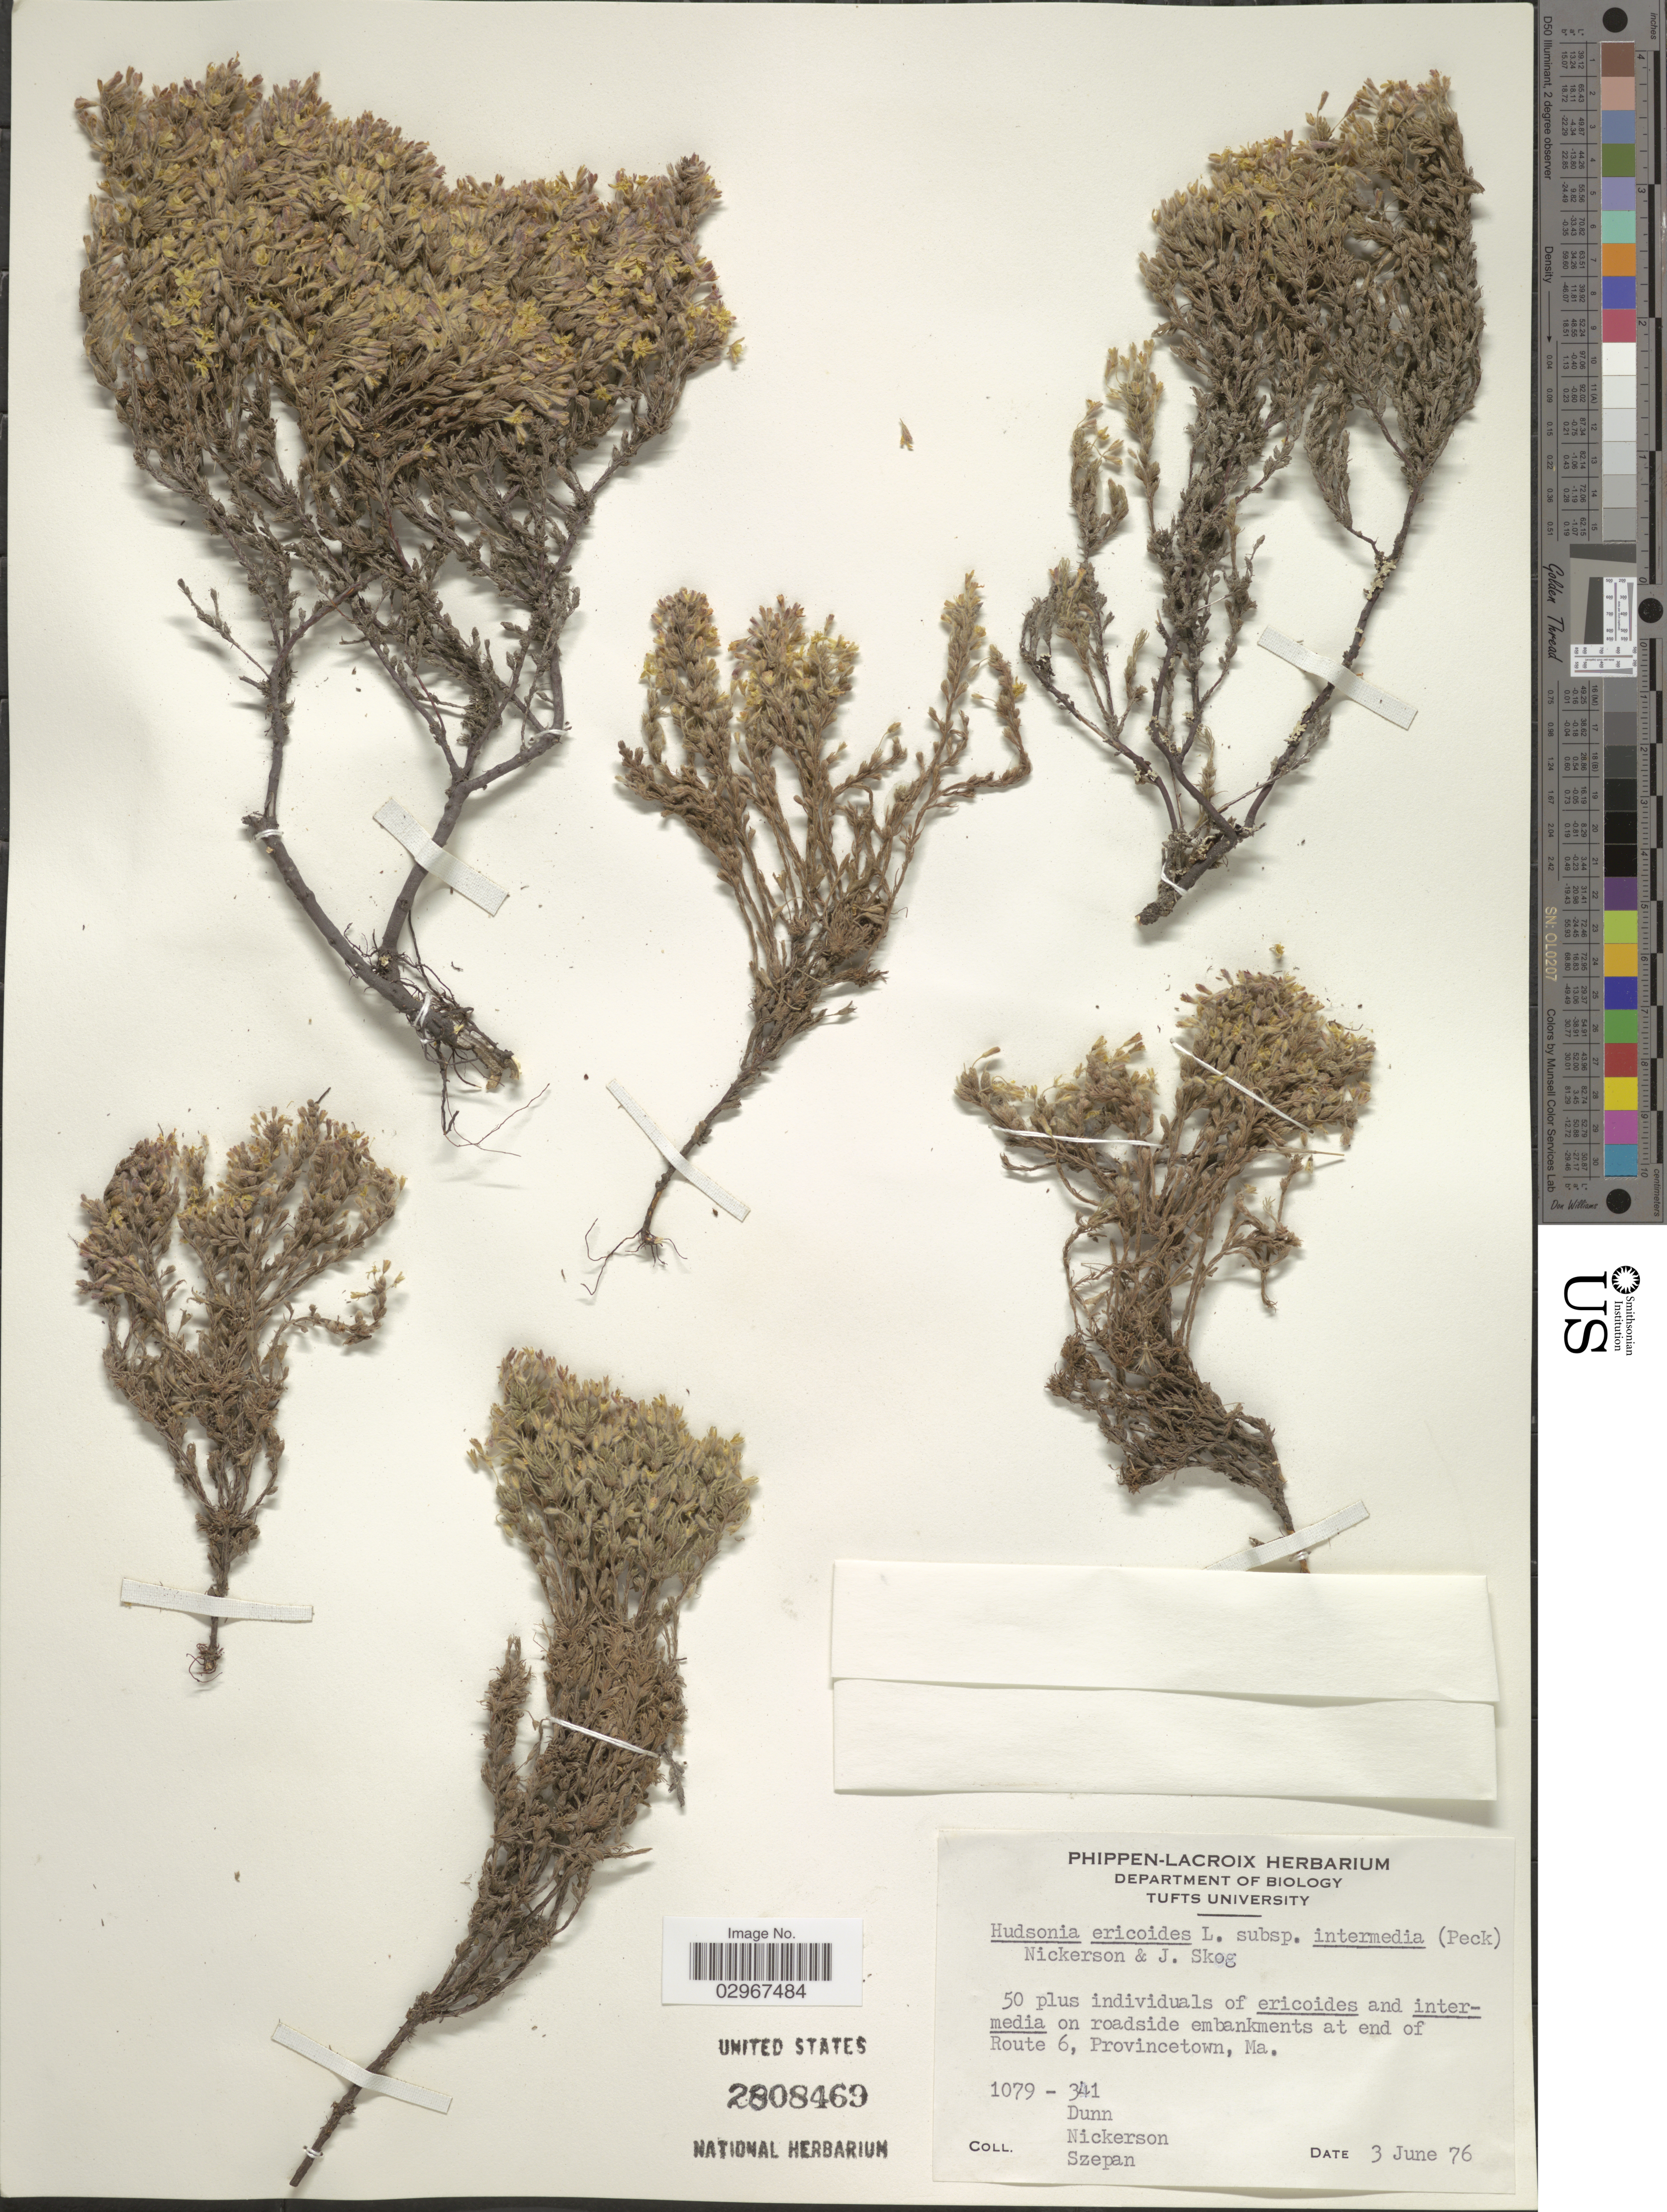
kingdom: Plantae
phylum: Tracheophyta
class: Magnoliopsida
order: Malvales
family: Cistaceae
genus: Hudsonia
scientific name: Hudsonia ericoides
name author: L.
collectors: -- Dunn, Nickerson, -- & Szepan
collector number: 1079-341?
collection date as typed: Transcribed d/m/y: 3/6/76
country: United States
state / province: Massachusetts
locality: On roadside embankments at end of Route 6, Provincetown, Ma.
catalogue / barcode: US 2808469